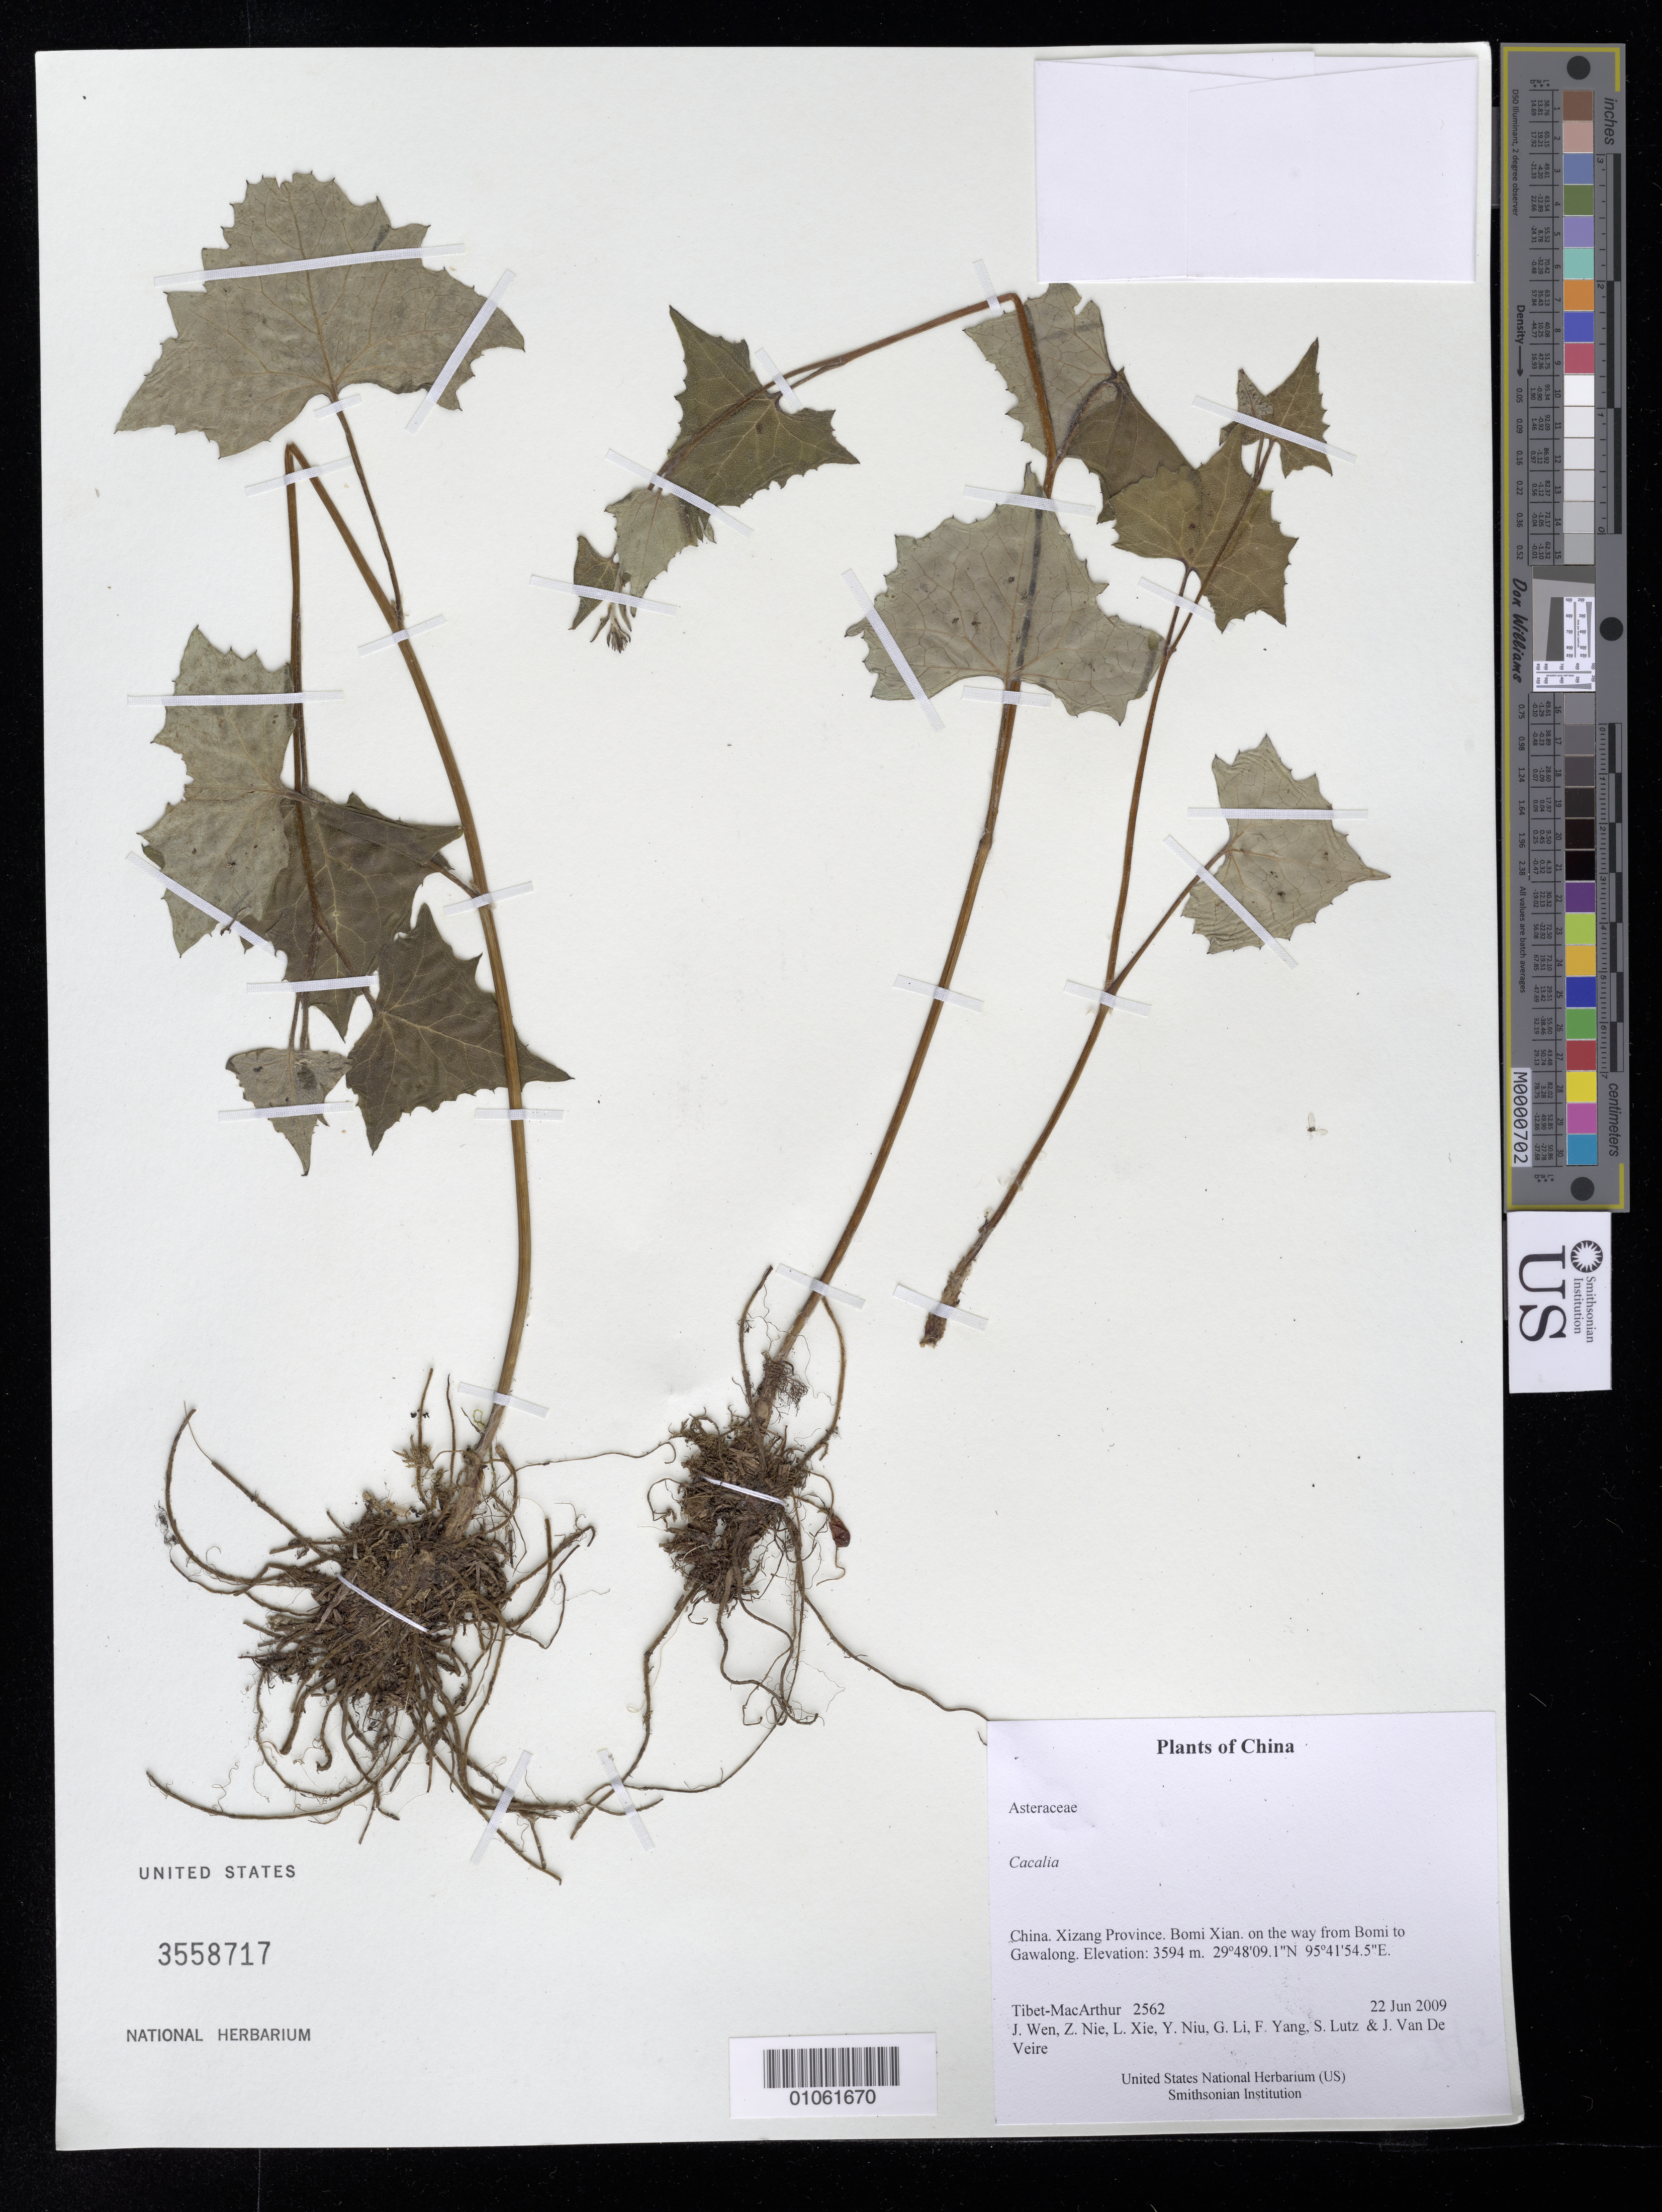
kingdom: Plantae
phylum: Tracheophyta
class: Magnoliopsida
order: Asterales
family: Asteraceae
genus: Cacalia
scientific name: Cacalia sp.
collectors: Tibet-MacArthur, J. Wen, Z. Nie, L. Xie, Y. Niu, G. Li, F. Yang, S. Lutz & J. Van De Veire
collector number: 2562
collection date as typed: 22 Jun 2009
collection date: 2009-06-22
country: China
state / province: Xizang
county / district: Bomi Xian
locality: on the way from Bomi to Gawalong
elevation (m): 3594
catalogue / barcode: US 3558717